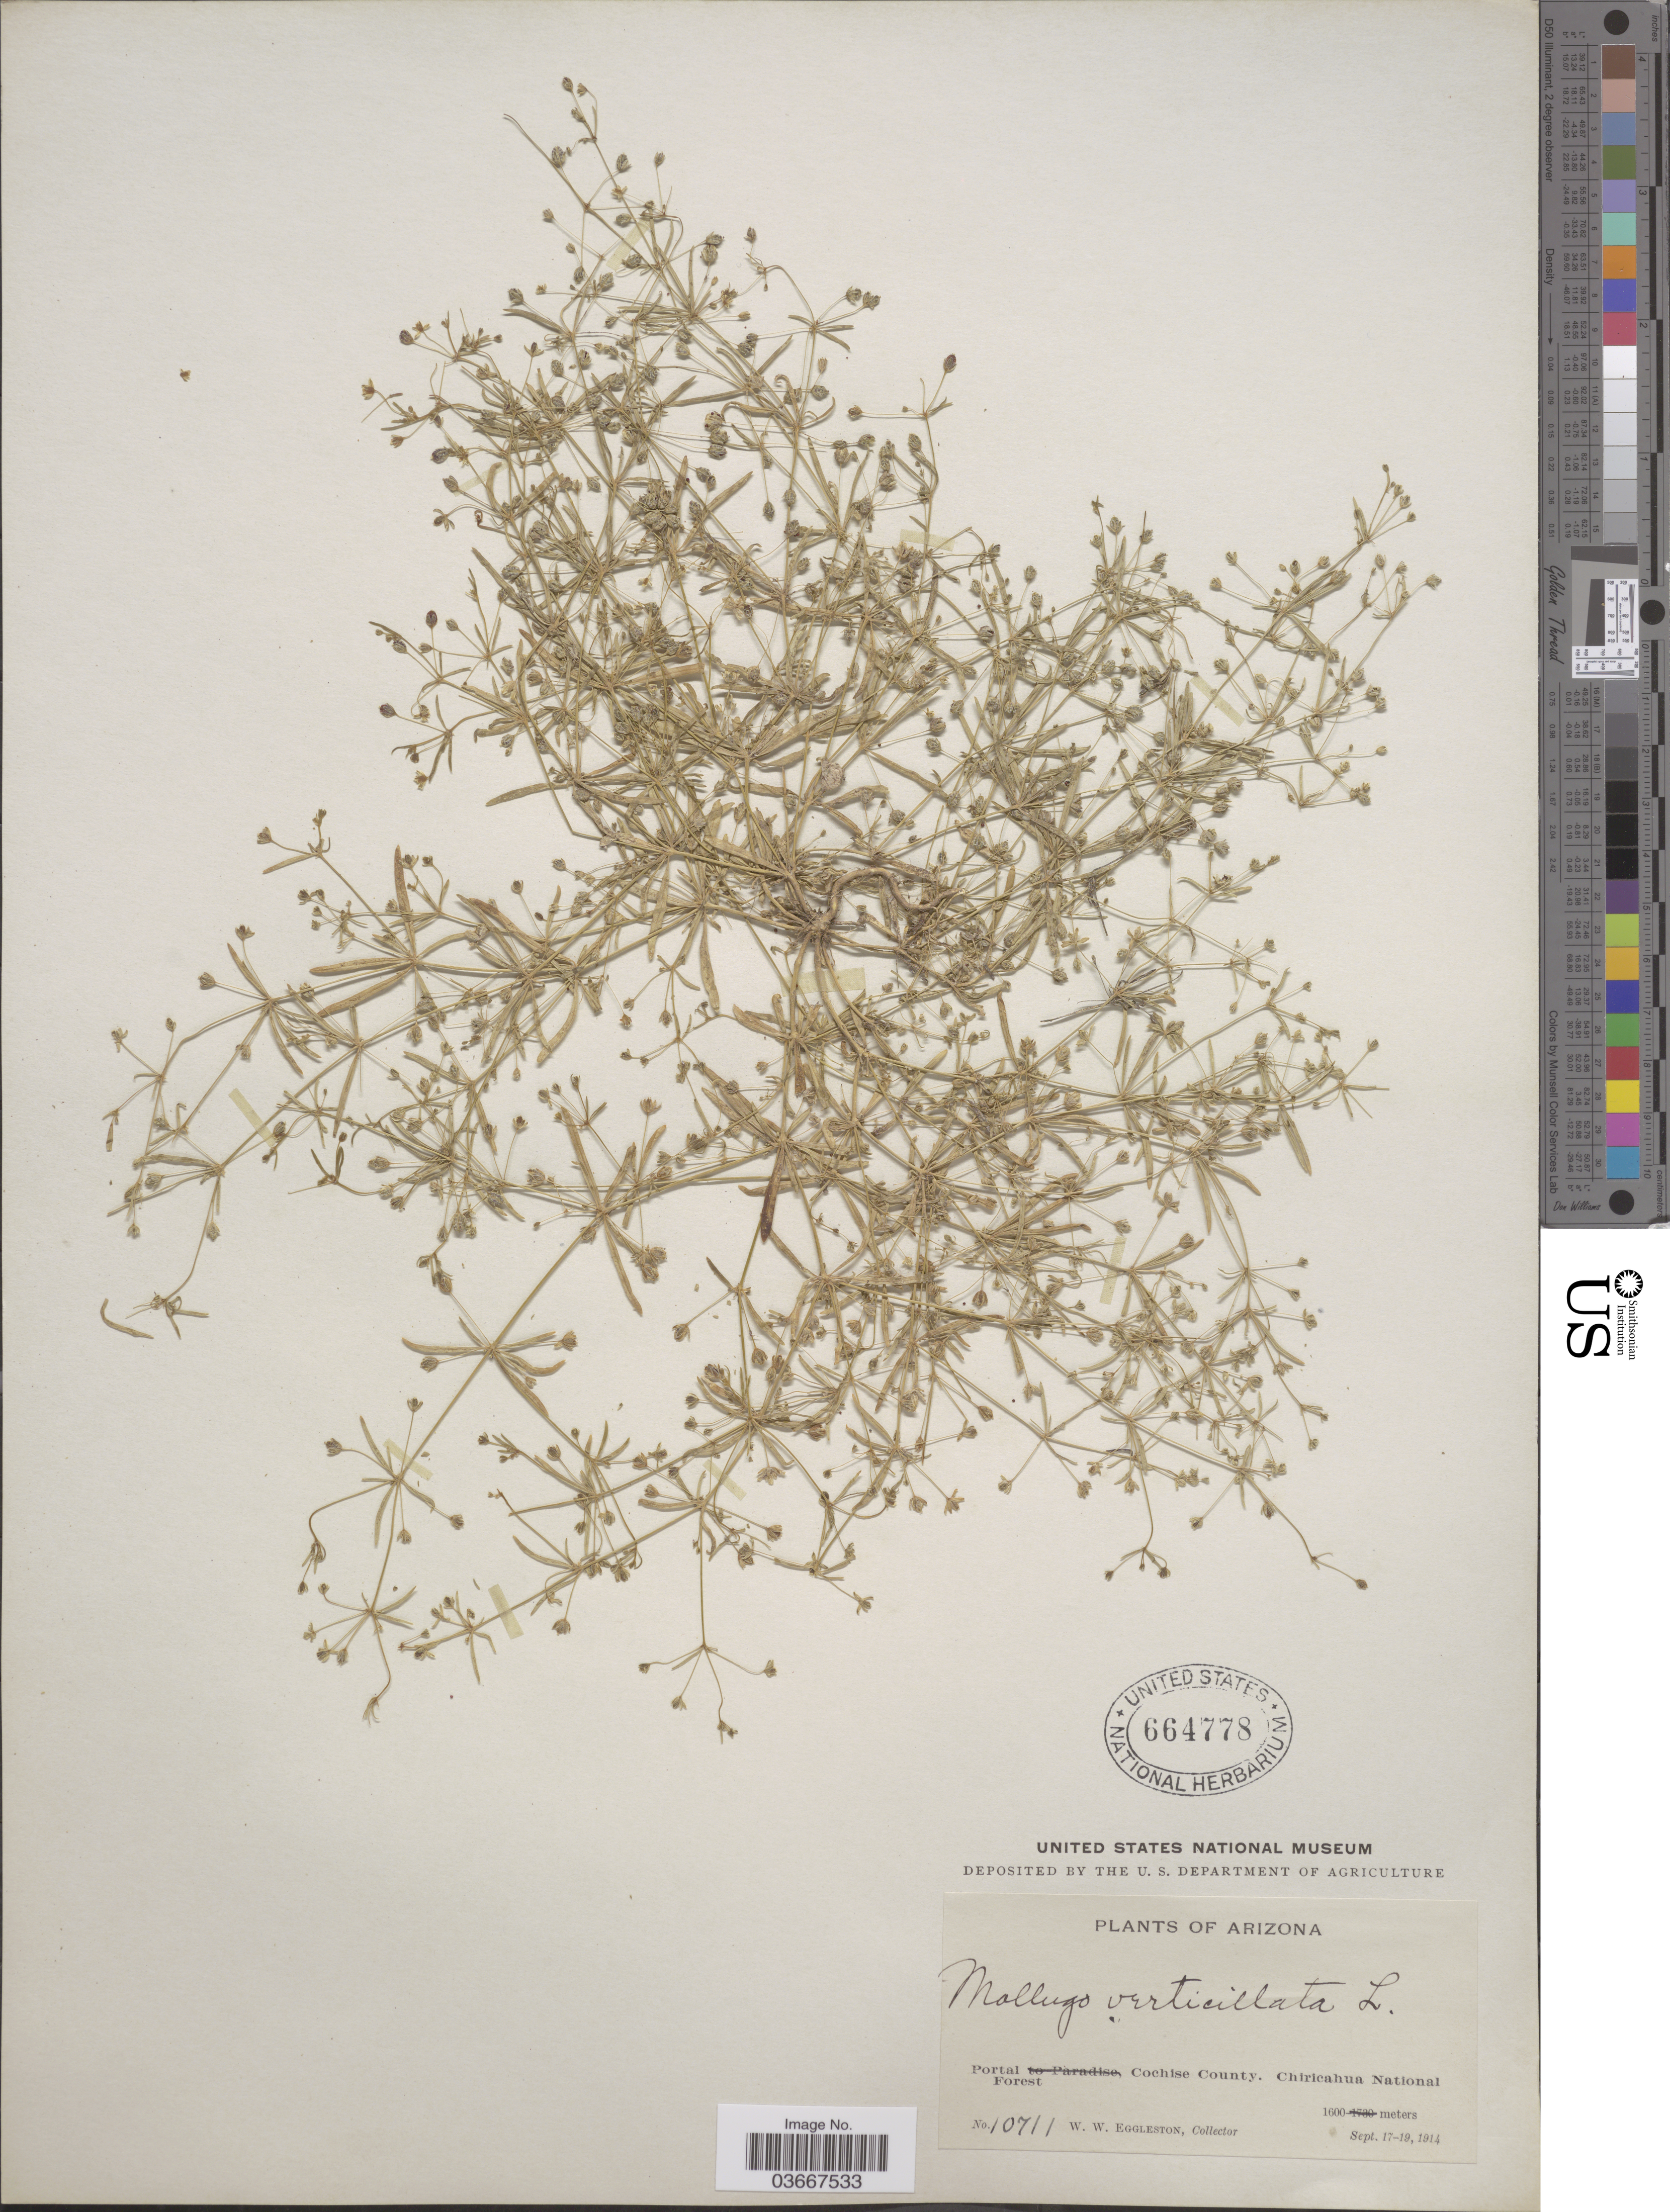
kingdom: Plantae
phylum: Tracheophyta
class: Magnoliopsida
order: Caryophyllales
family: Molluginaceae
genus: Mollugo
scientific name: Mollugo verticillata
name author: L.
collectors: W. W. Eggleston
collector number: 10711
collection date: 1914-09-17/1914-09-19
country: United States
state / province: Arizona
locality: Portal Cochise County. Chiricahua National Forest.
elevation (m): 1600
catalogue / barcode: US 664778